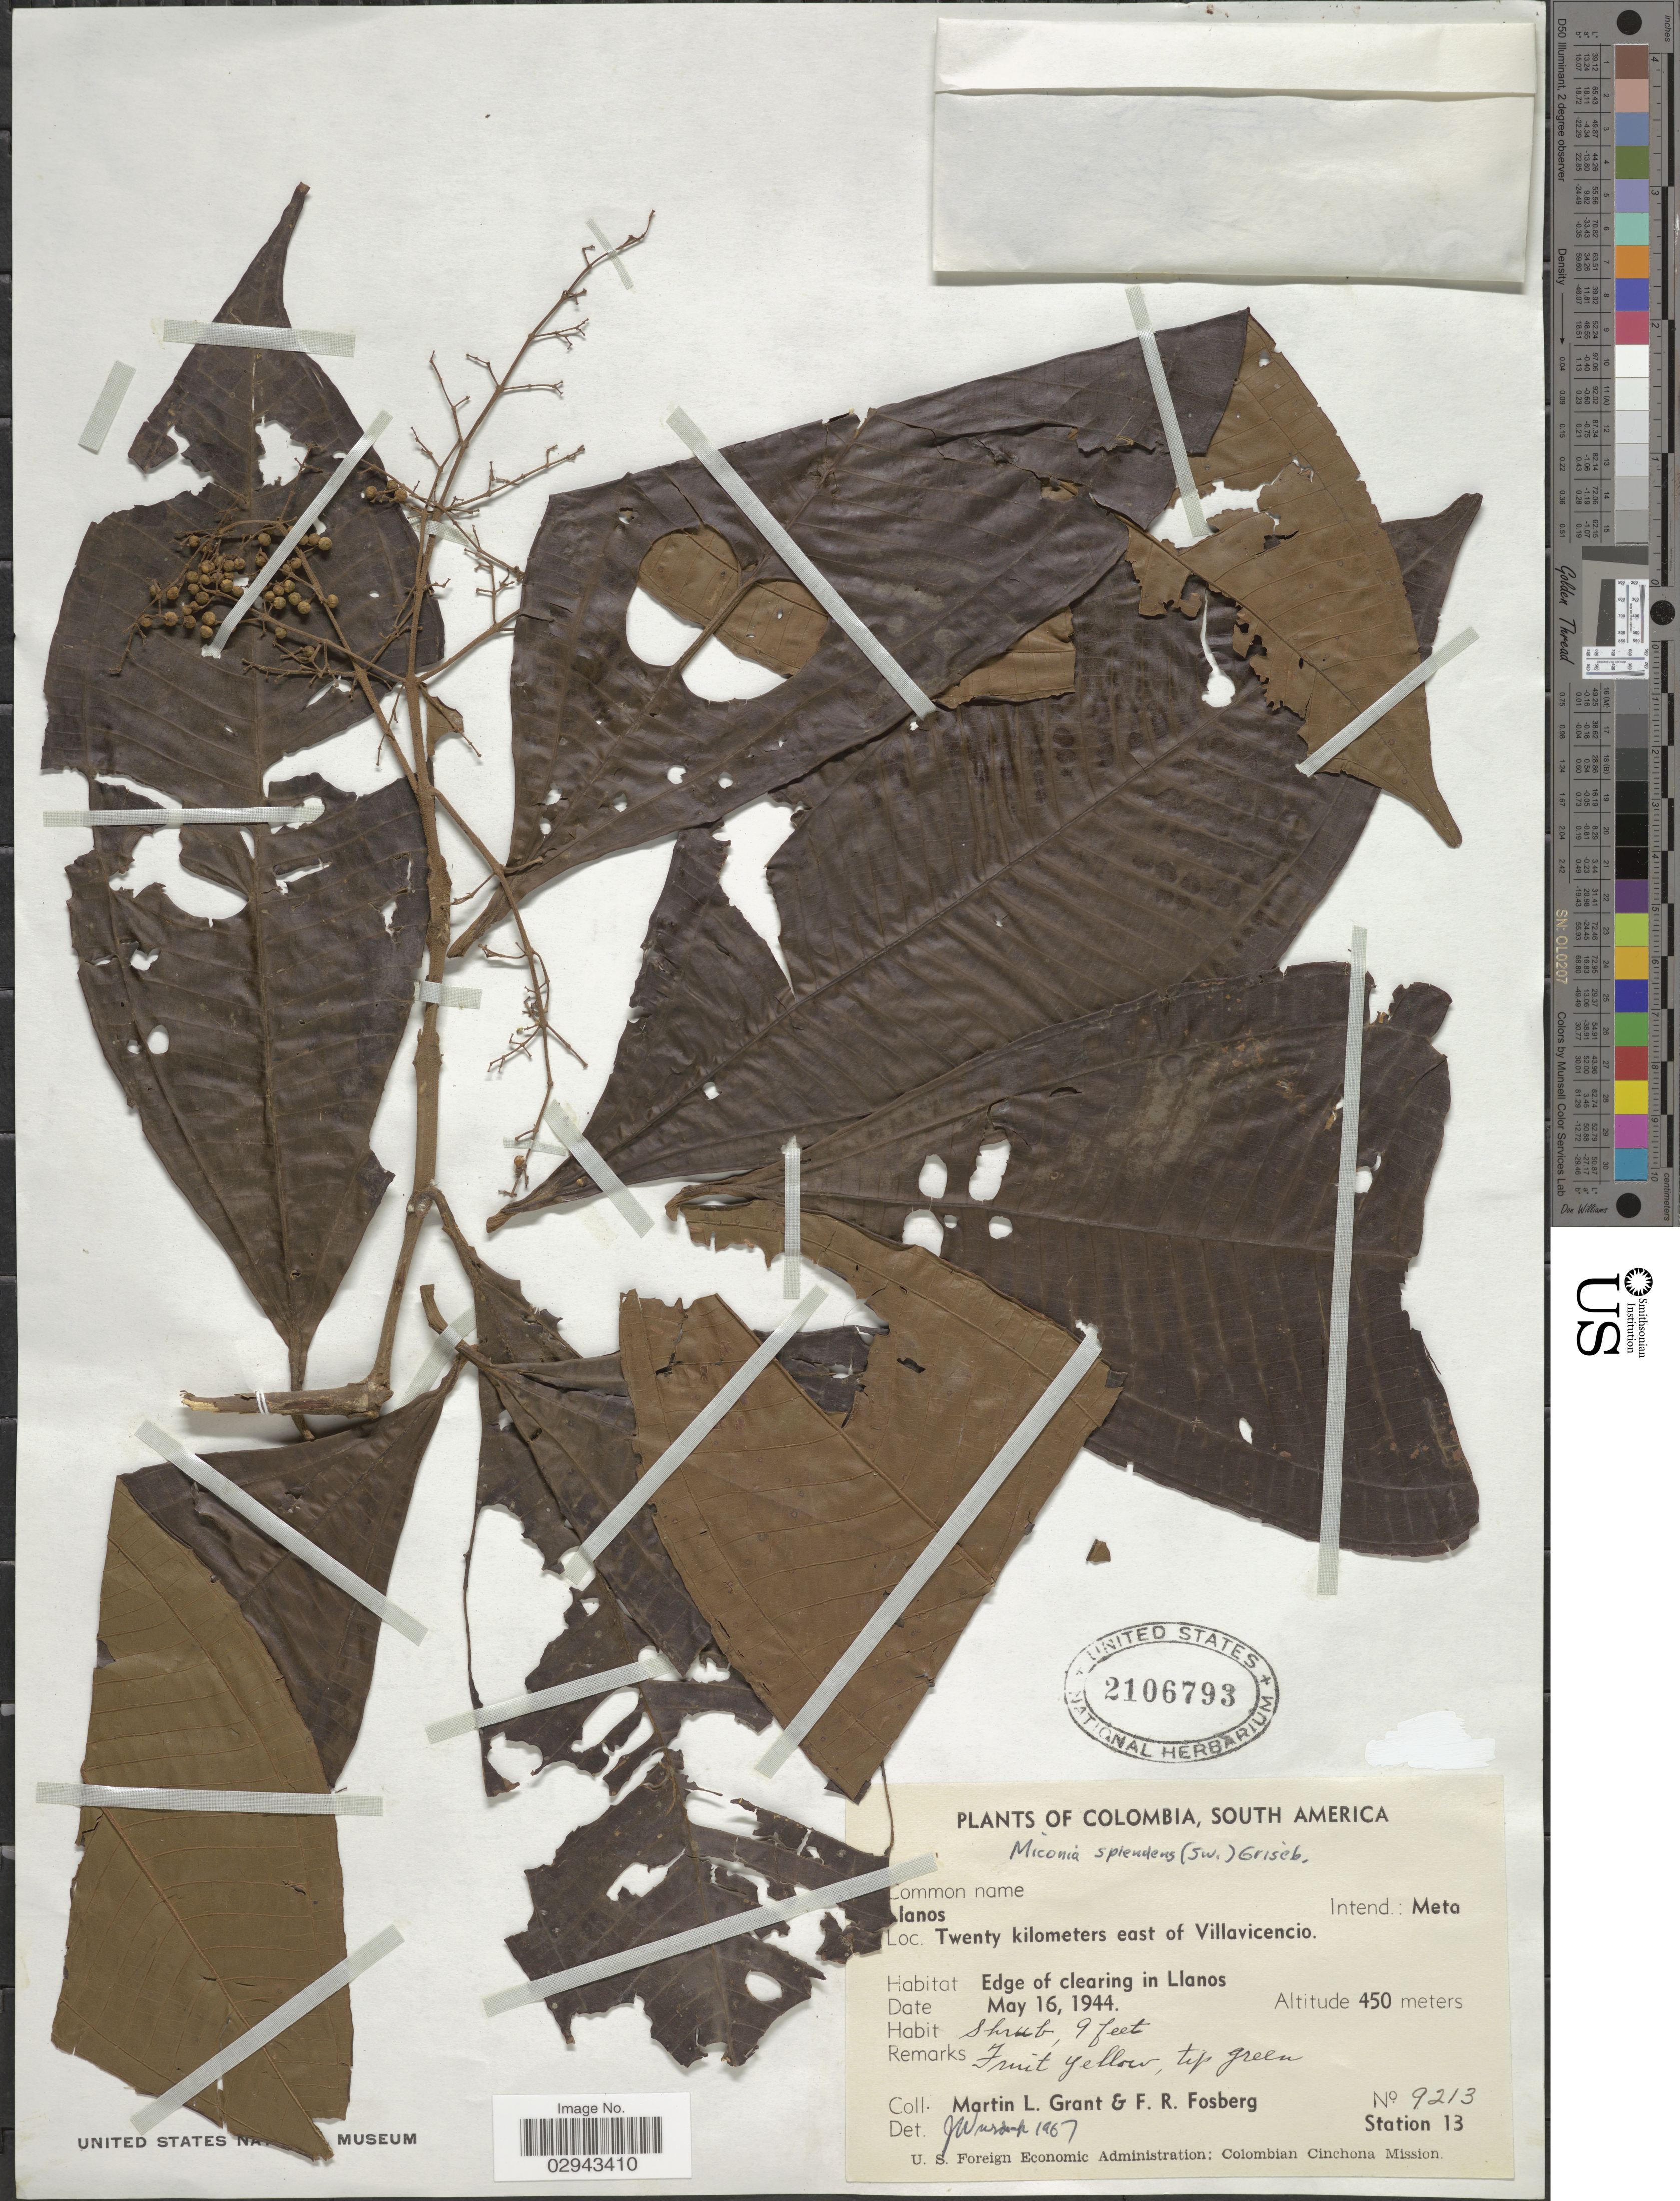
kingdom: Plantae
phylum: Tracheophyta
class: Magnoliopsida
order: Myrtales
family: Melastomataceae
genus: Miconia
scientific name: Miconia splendens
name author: (Sw.) Griseb.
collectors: M. L. Grant & F. R. Fosberg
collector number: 9213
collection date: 1944-05-16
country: Colombia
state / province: Meta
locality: Intend.: Meta. Twenty kilometers east of Villavicencio. Edge of clearing in Llanos.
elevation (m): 450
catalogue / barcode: US 2106793